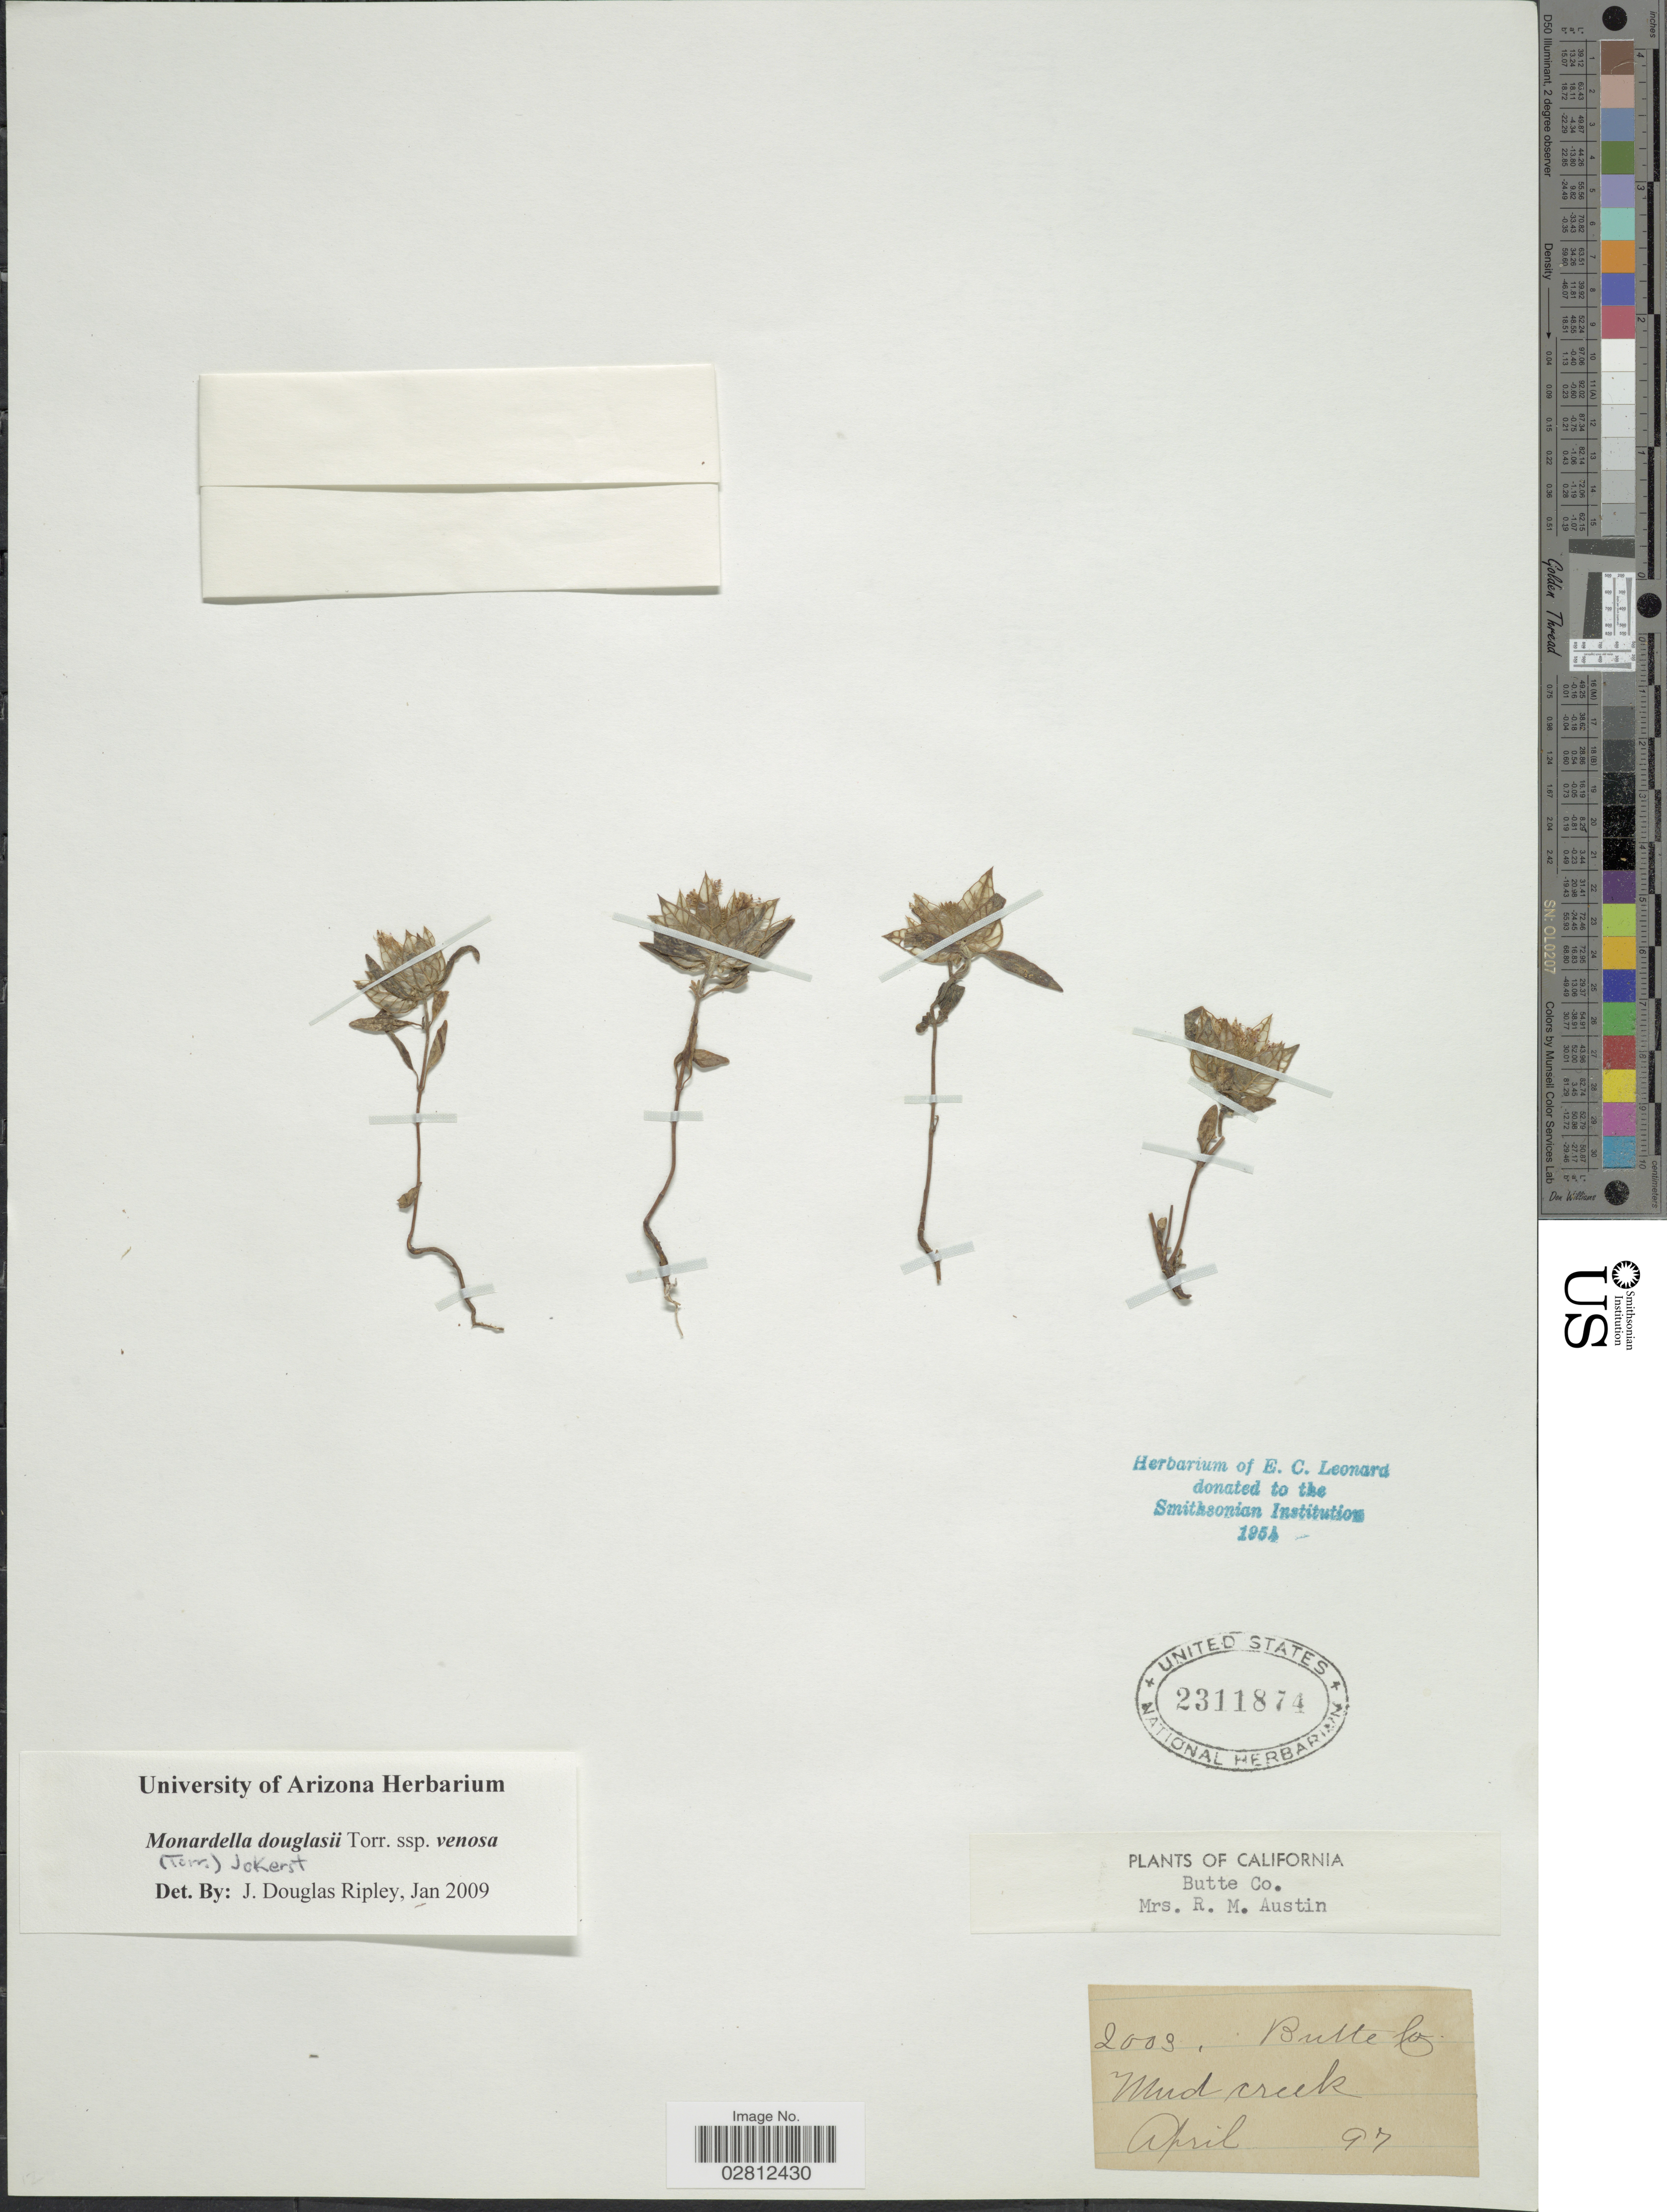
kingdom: Plantae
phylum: Tracheophyta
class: Magnoliopsida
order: Lamiales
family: Lamiaceae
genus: Monardella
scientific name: Monardella douglasii var. douglasii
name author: Benth.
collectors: R. Austin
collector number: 2003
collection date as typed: Transcribed d/m/y: /4/97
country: United States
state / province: California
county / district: Butte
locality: Butte Co. Mud Creek.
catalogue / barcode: US 2311874